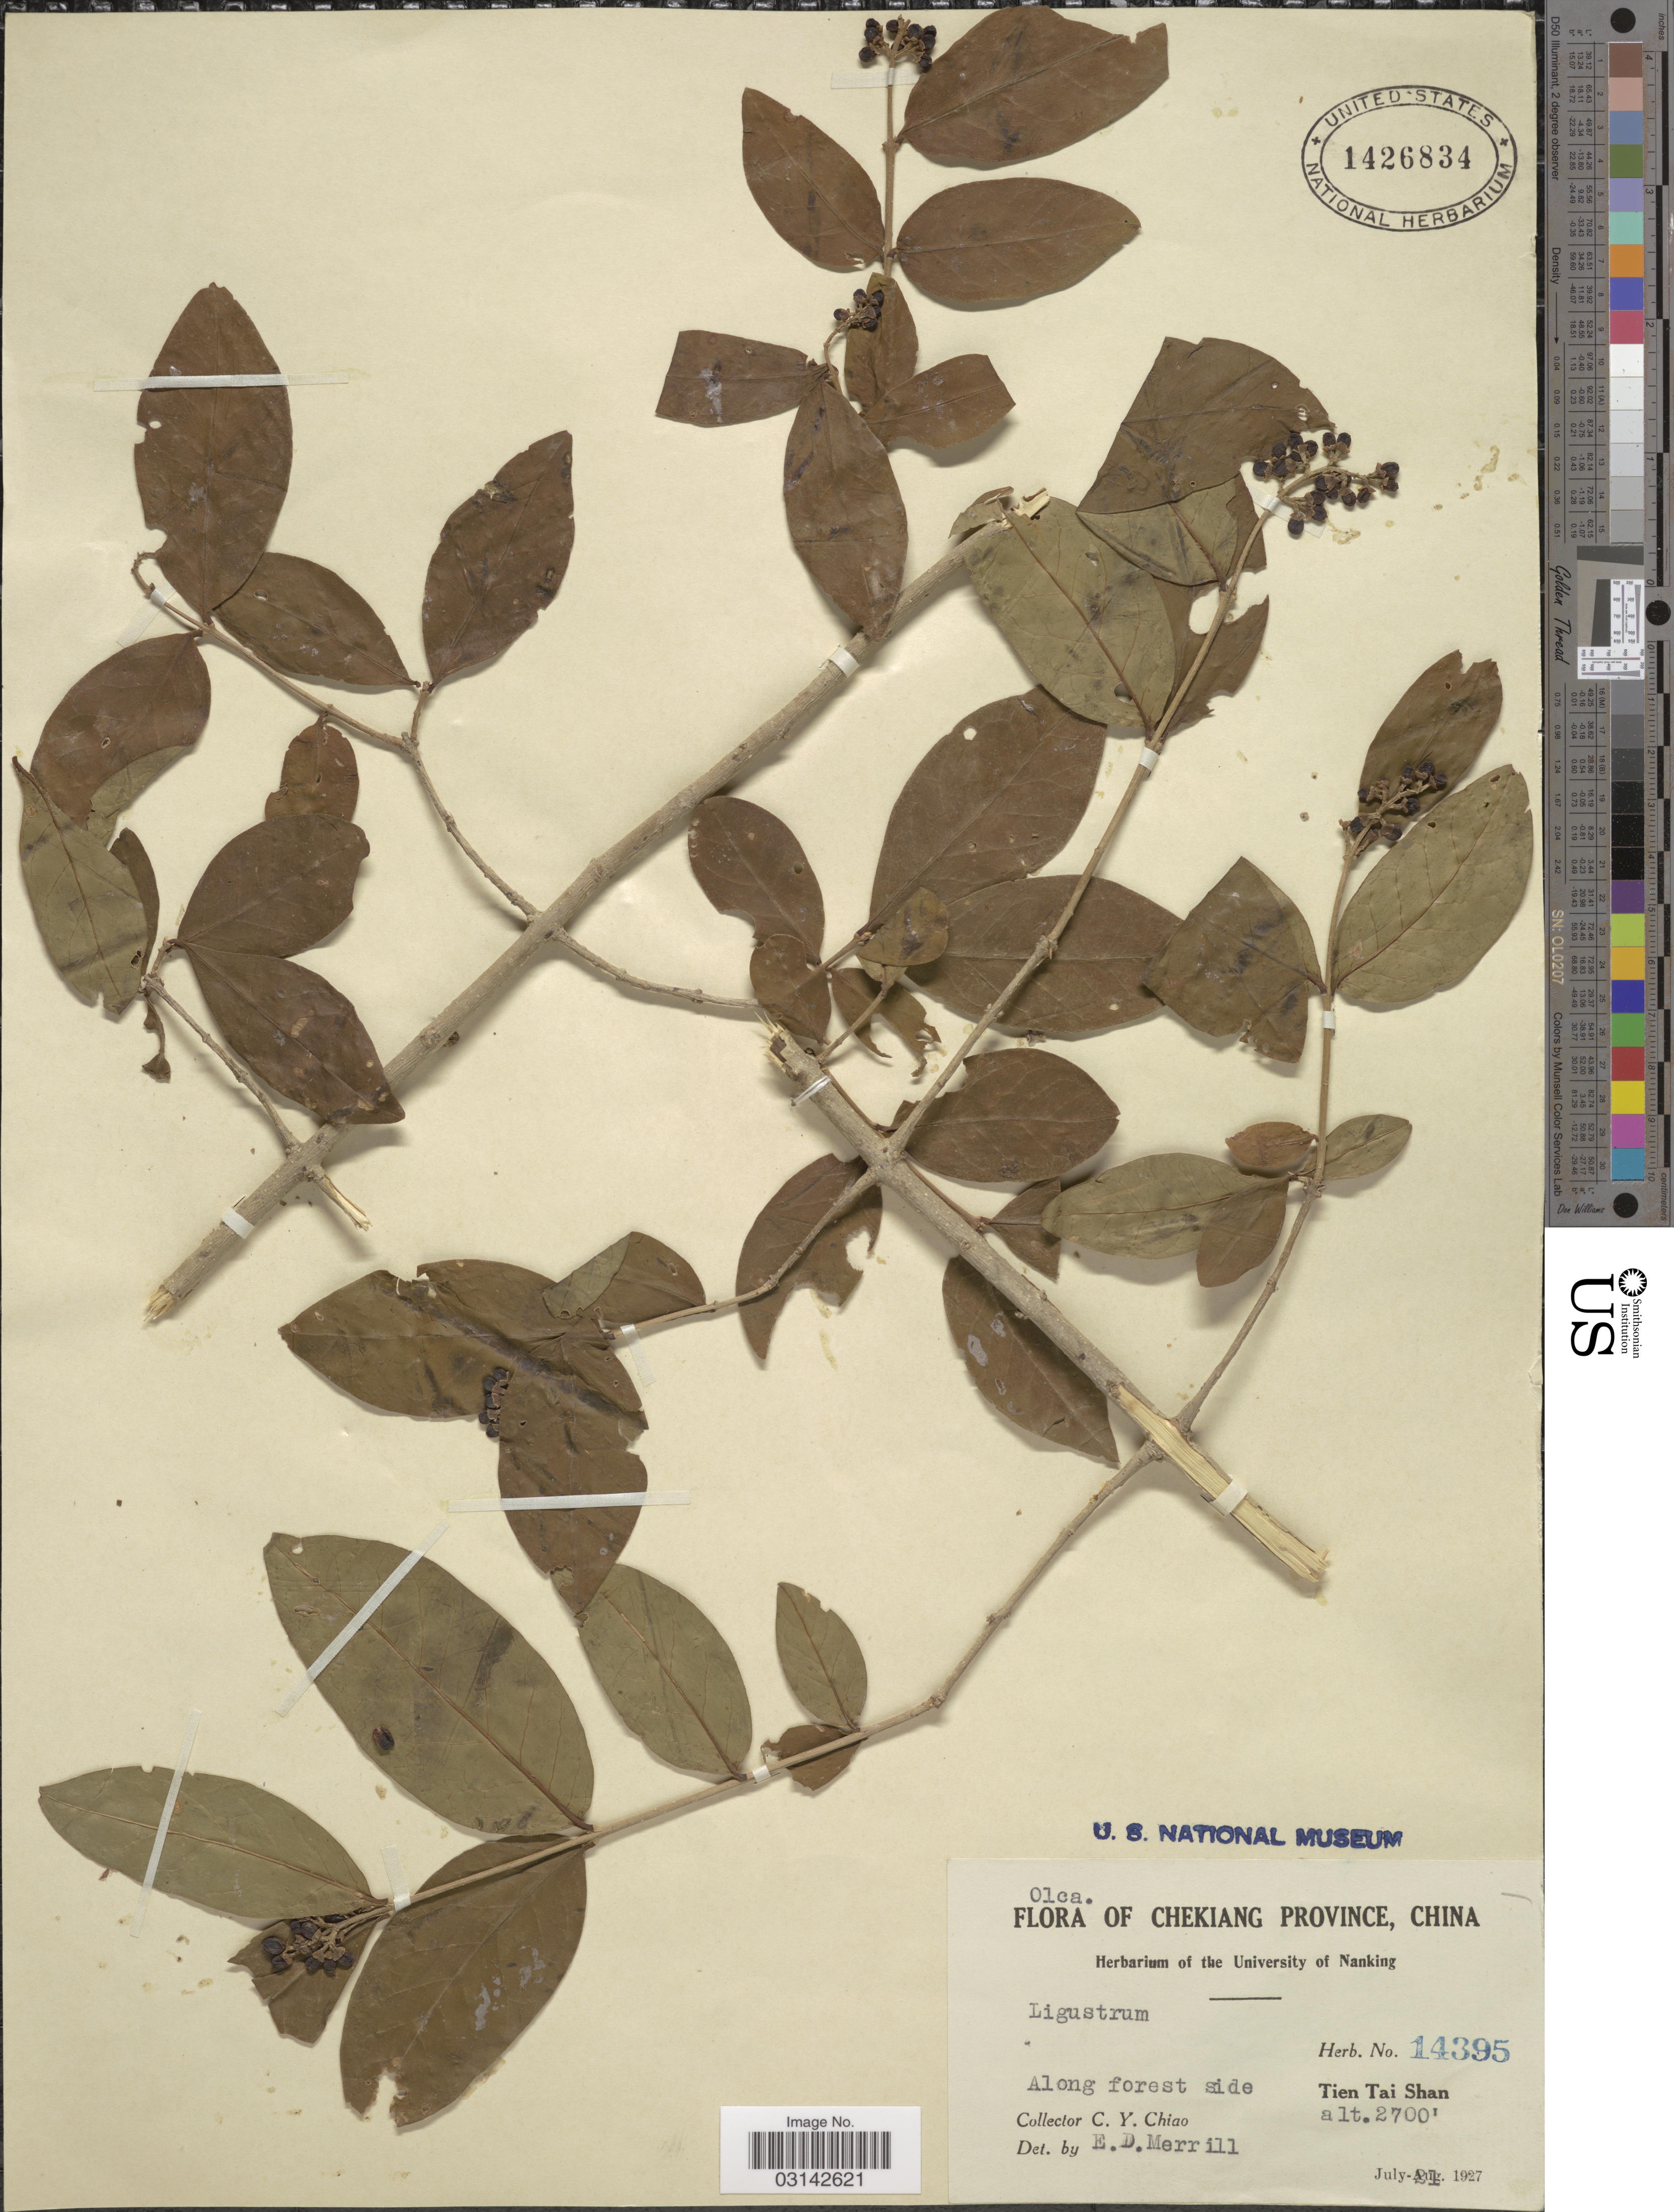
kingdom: Plantae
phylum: Tracheophyta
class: Magnoliopsida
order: Lamiales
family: Oleaceae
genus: Ligustrum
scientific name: Ligustrum sp.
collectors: C. Y. Chiao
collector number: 14395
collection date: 1927-07-21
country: China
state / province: Zhejiang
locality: Chekiang Province, Tien Tai Shan.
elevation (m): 823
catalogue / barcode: US 1426834